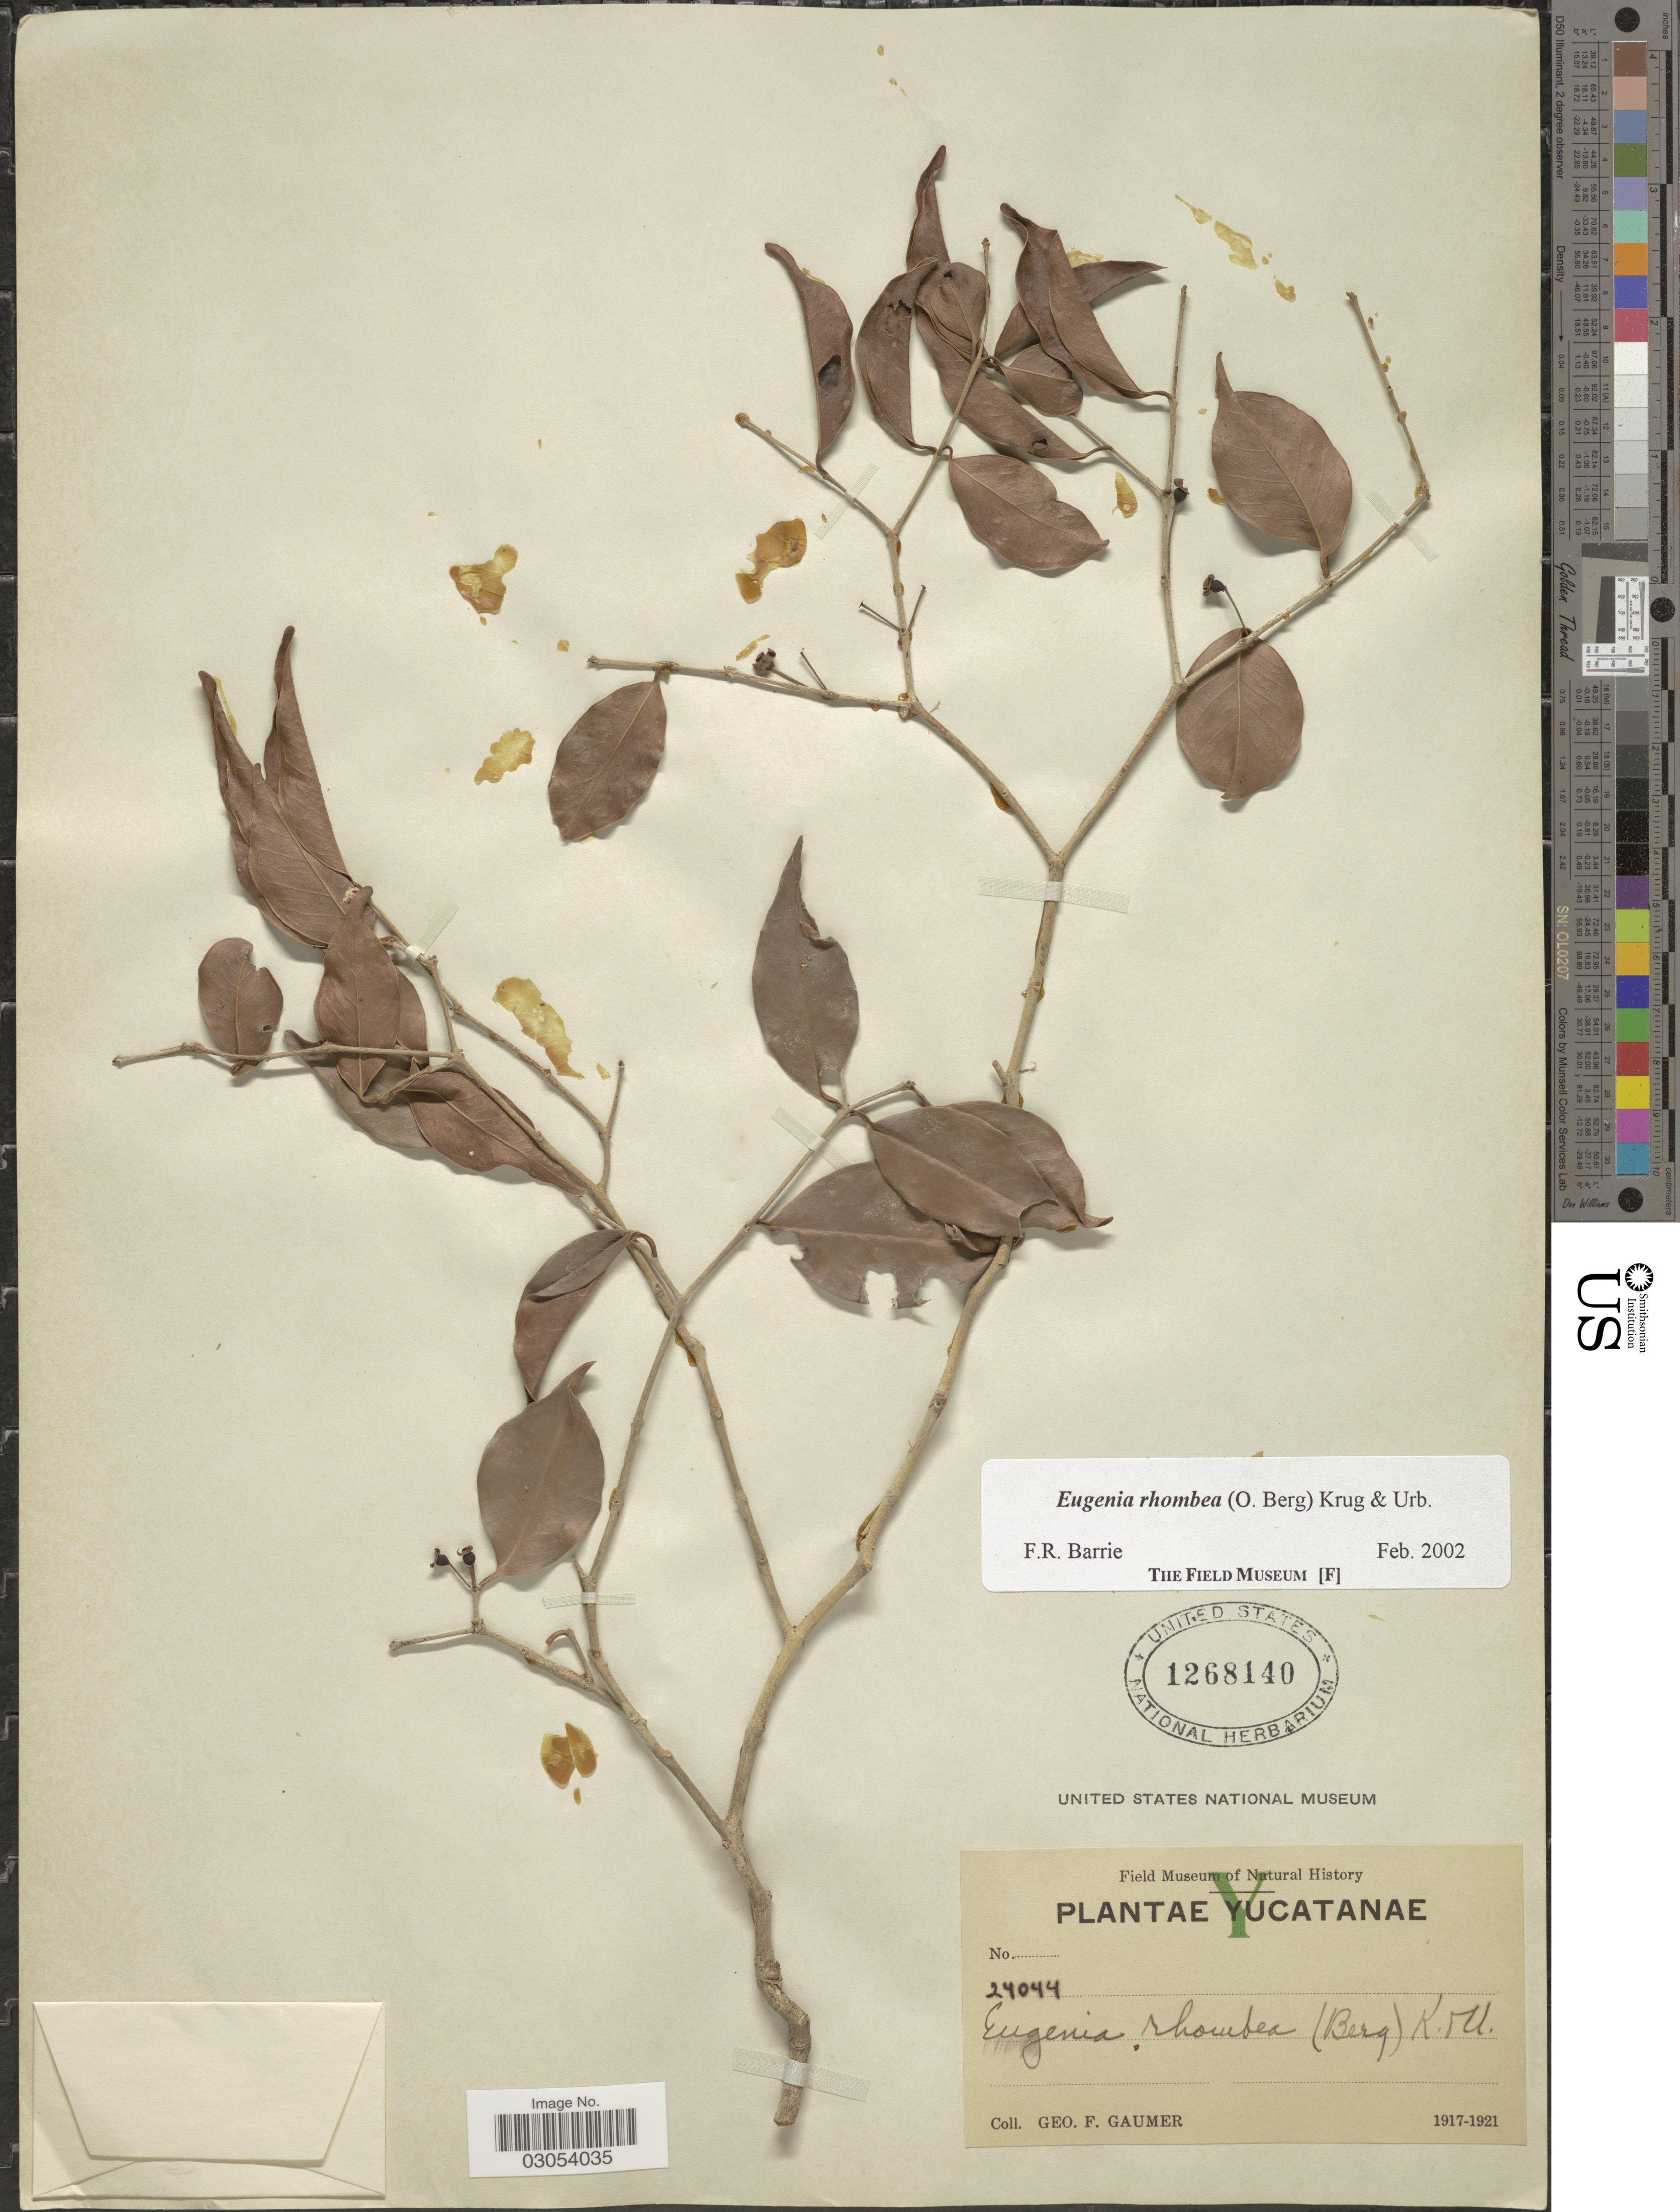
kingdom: Plantae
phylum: Tracheophyta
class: Magnoliopsida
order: Myrtales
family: Myrtaceae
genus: Eugenia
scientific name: Eugenia rhombea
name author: (O. Berg) Krug & Urb.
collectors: G. F. Gaumer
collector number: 24044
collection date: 1917/1921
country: Mexico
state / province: Yucatán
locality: Yucatanae.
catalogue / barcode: US 1268140